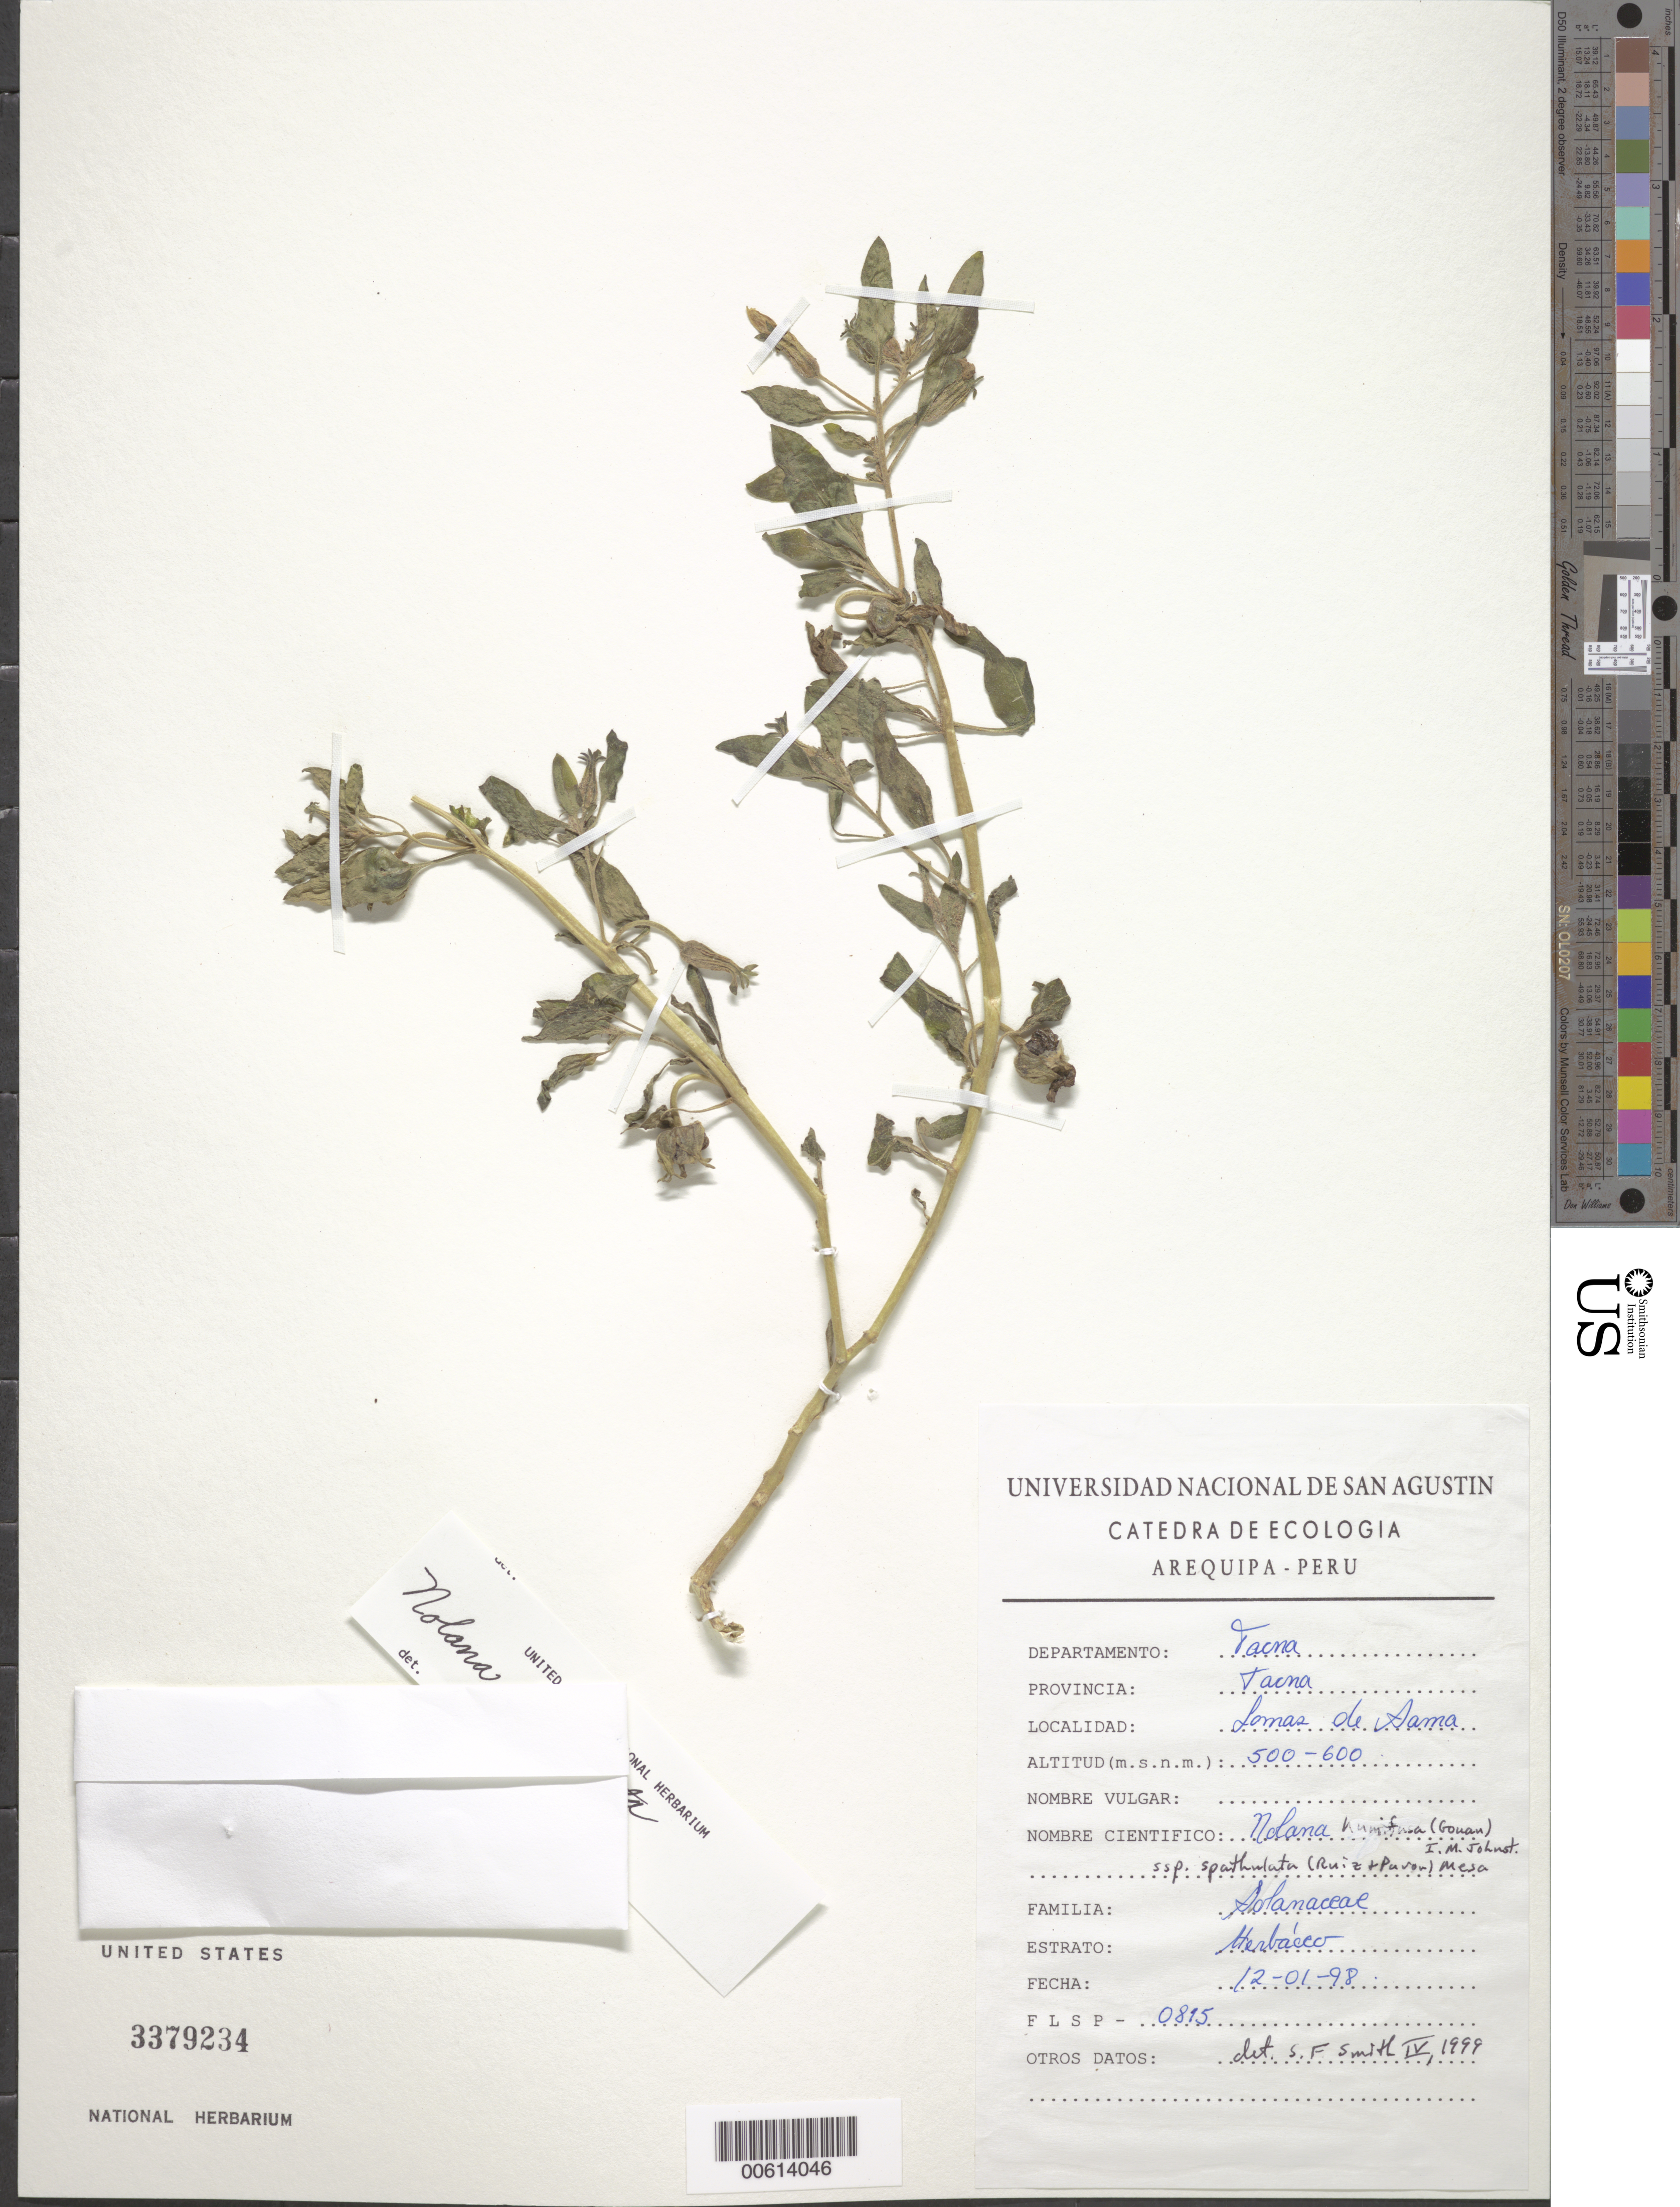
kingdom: Plantae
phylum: Tracheophyta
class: Magnoliopsida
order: Solanales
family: Solanaceae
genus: Nolana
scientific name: Nolana humifusa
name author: (Gouan) I.M. Johnst.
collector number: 0895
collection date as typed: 12 Jan 1998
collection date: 1998-01-12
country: Peru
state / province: Tacna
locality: Lomas de sama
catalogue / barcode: US 3379234